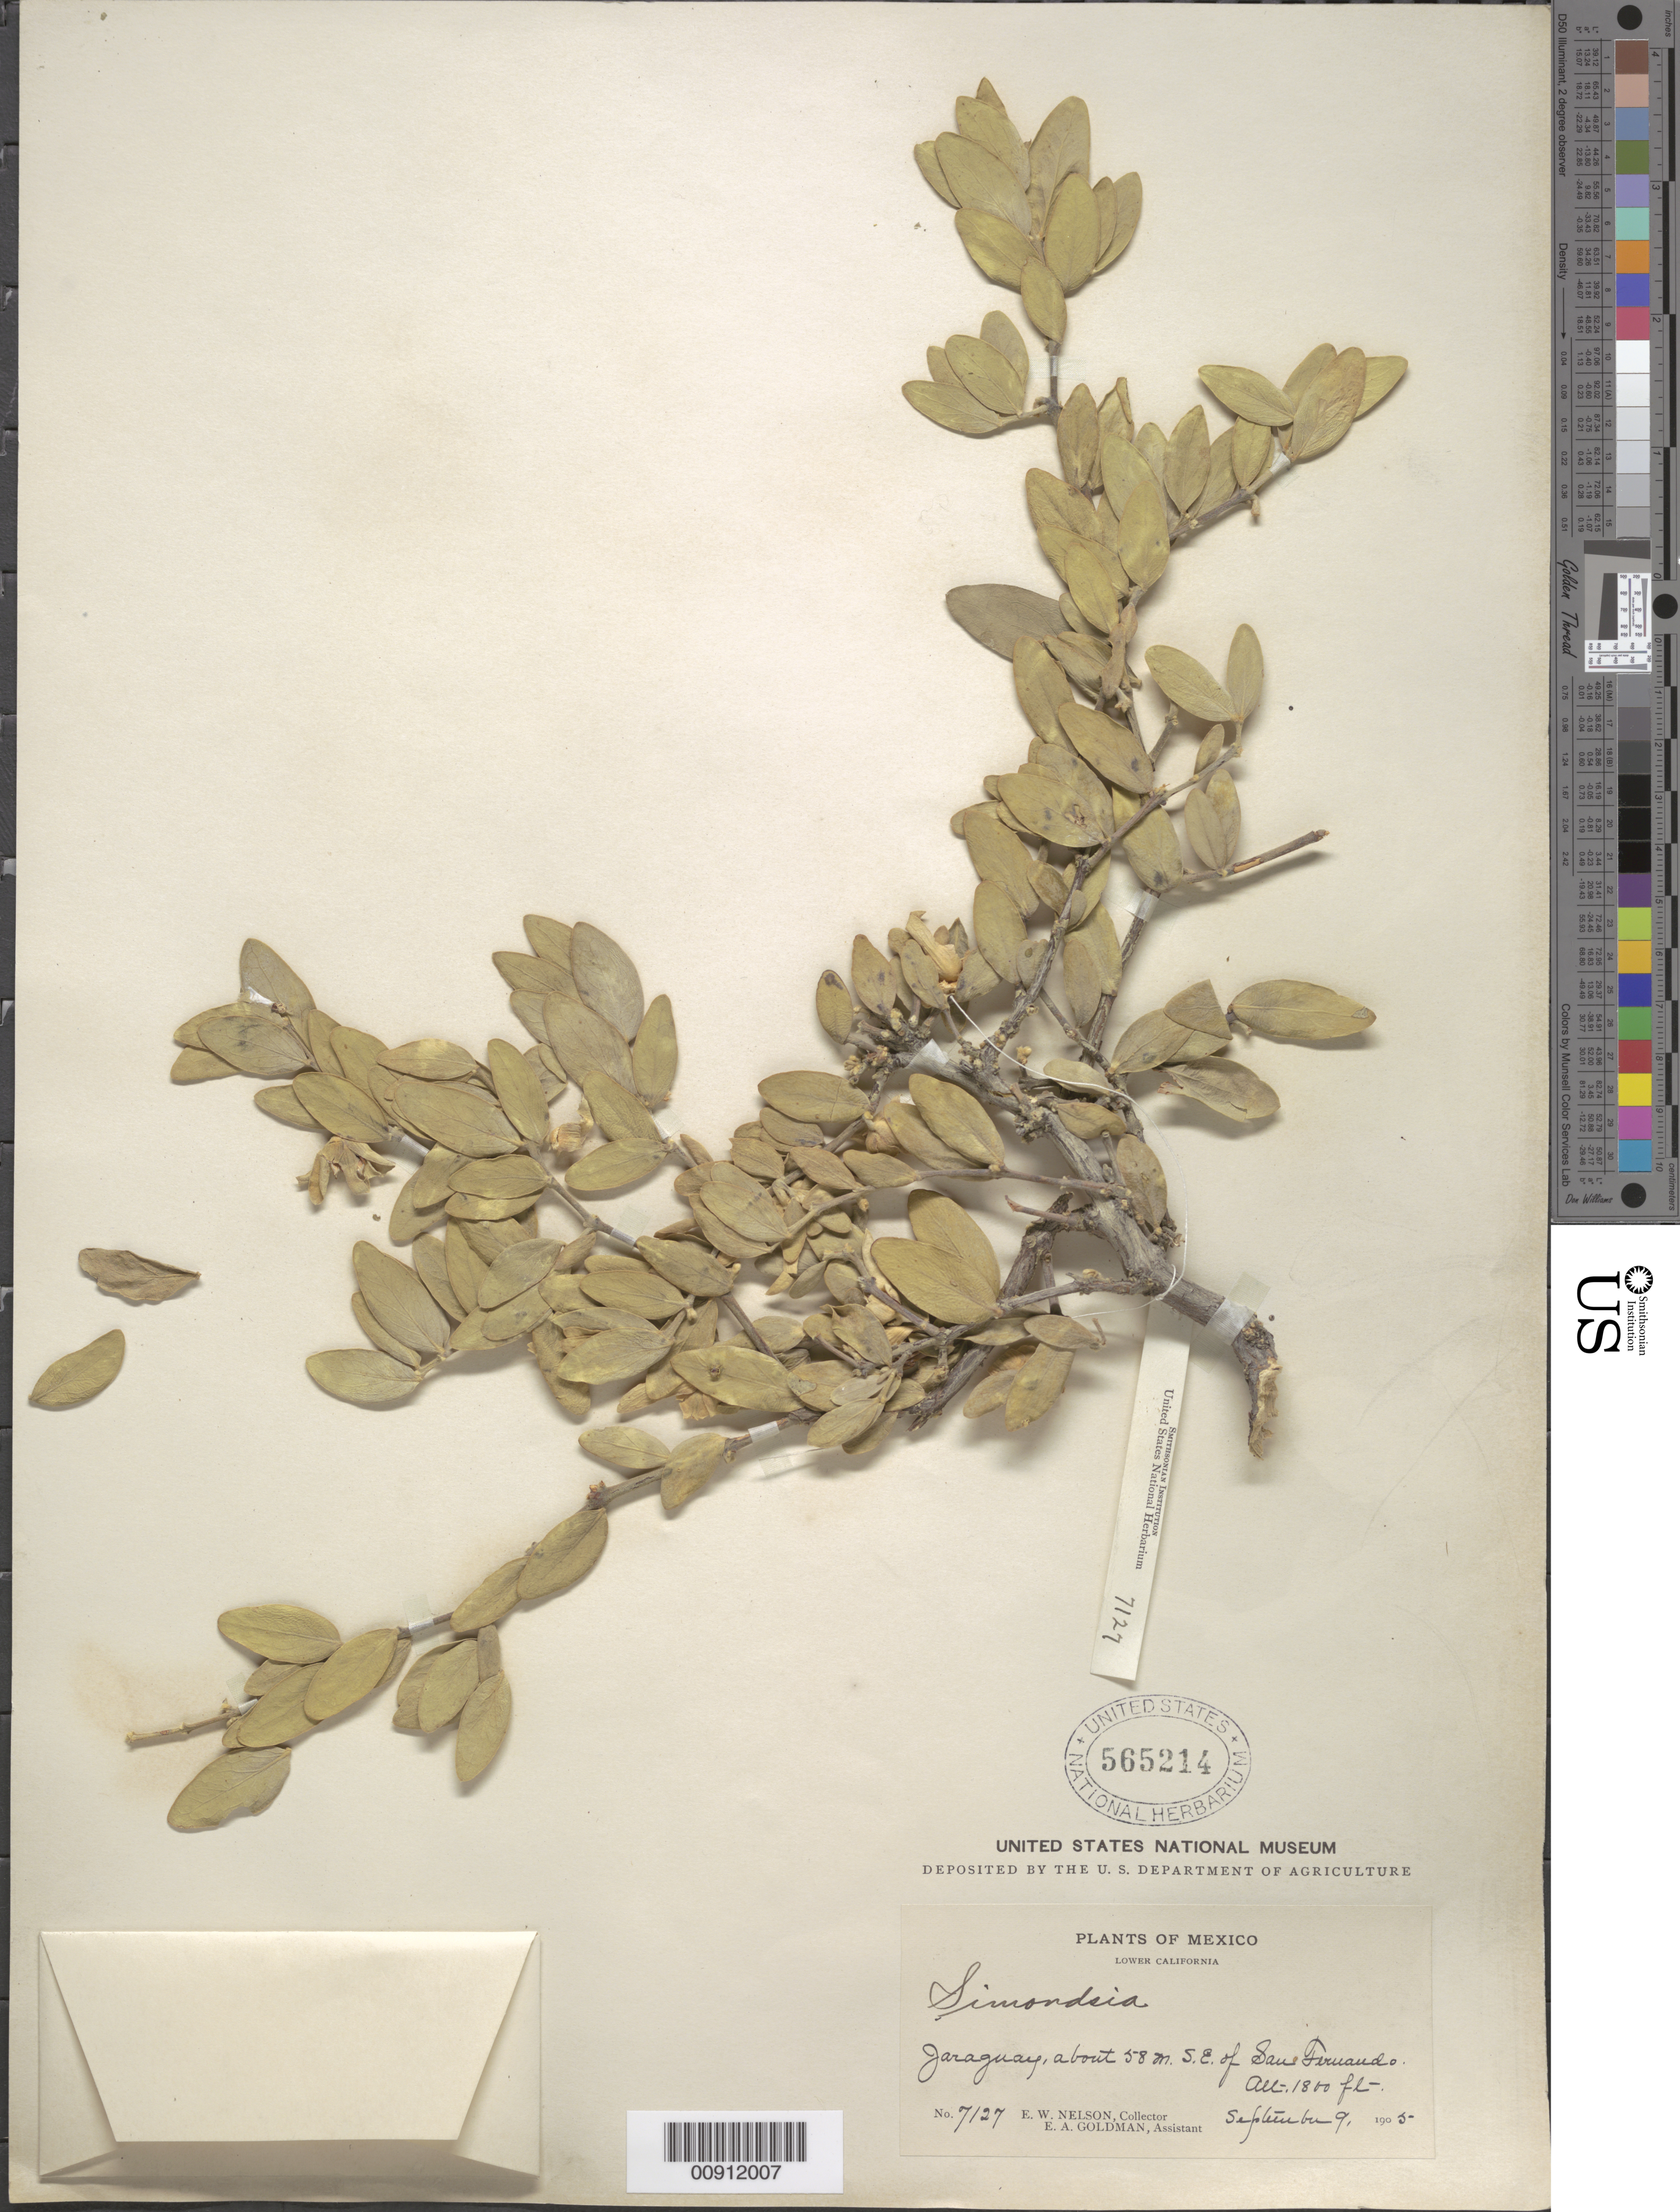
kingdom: Plantae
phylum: Tracheophyta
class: Magnoliopsida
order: Caryophyllales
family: Simmondsiaceae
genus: Simmondsia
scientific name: Simmondsia chinensis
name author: (Link) C.K. Schneid.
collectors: E. W. Nelson & E. A. Goldman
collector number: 7127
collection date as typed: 09 Sep 1905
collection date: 1905-09-09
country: Mexico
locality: Jaraguay, about 58 m. SE of San Fernando. Lower California.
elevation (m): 549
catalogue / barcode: US 565214